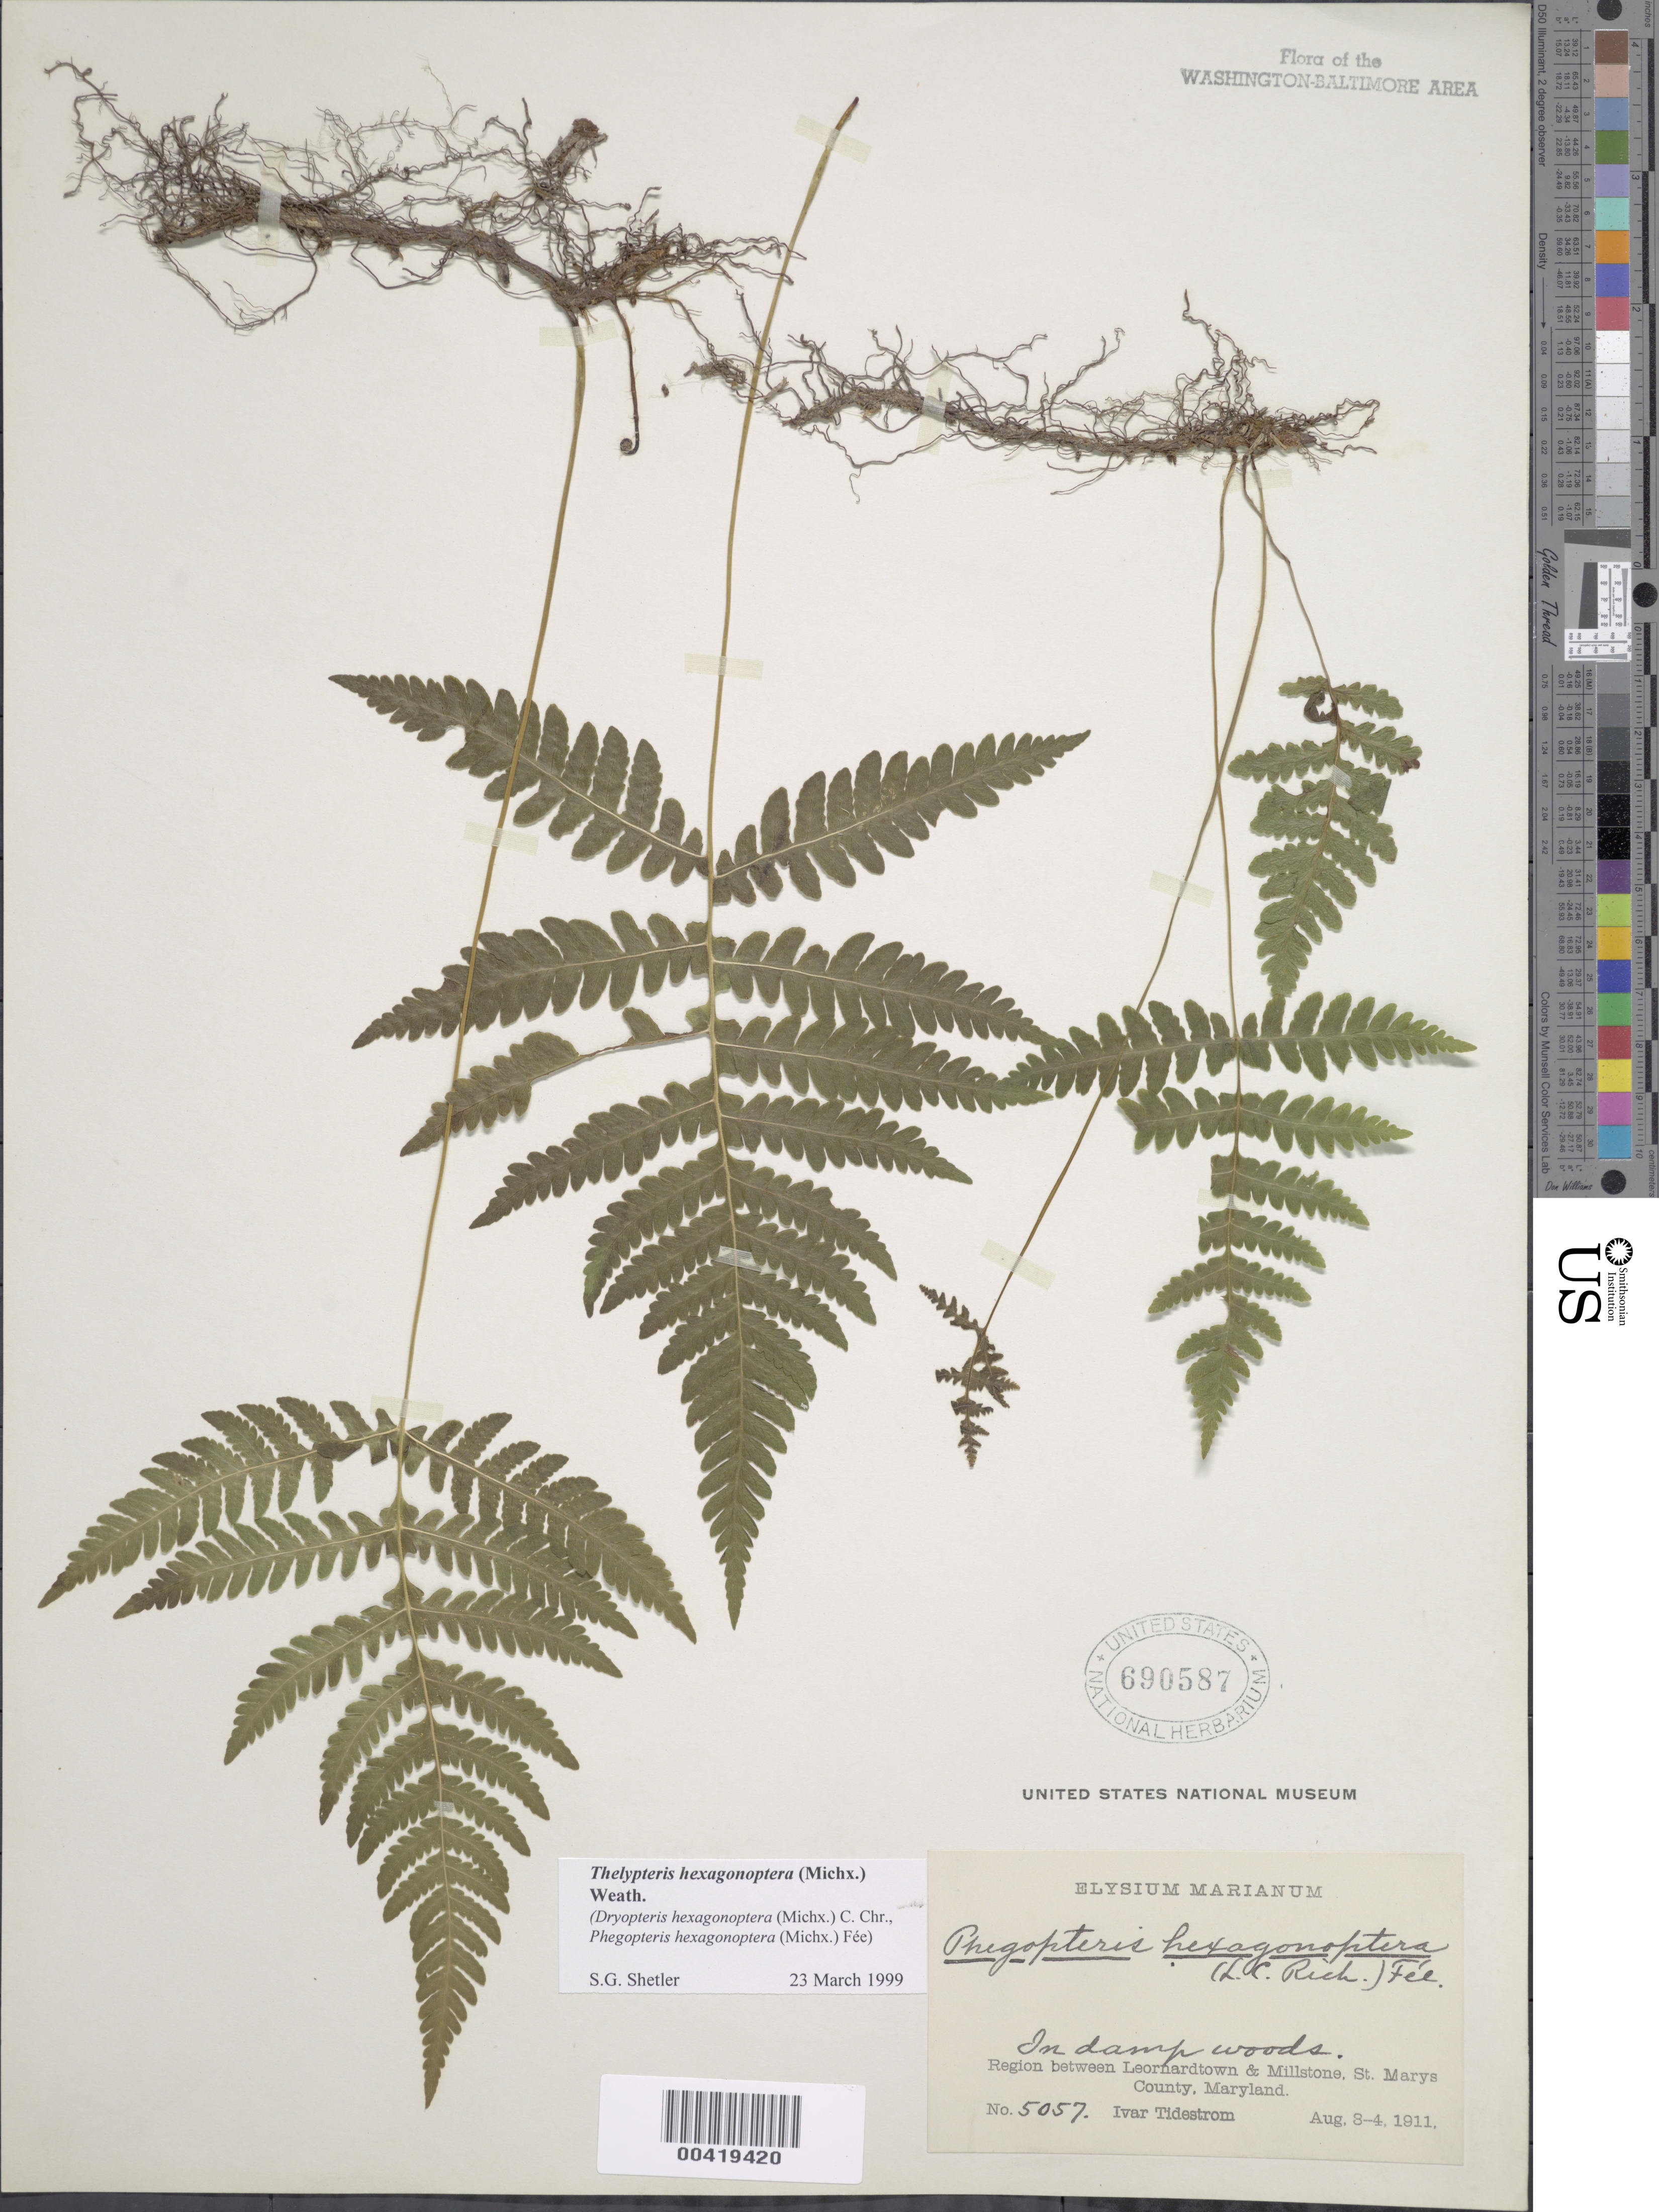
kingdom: Plantae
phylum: Tracheophyta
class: Polypodiopsida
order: Polypodiales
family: Thelypteridaceae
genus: Phegopteris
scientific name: Phegopteris hexagonoptera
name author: (Michx.) Fée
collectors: I. F. Tidestrom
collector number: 5057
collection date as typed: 08 Aug 1911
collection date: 1911-08-08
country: United States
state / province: Maryland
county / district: St. Mary's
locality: between Leonardtown and Millstone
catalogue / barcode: US 690587